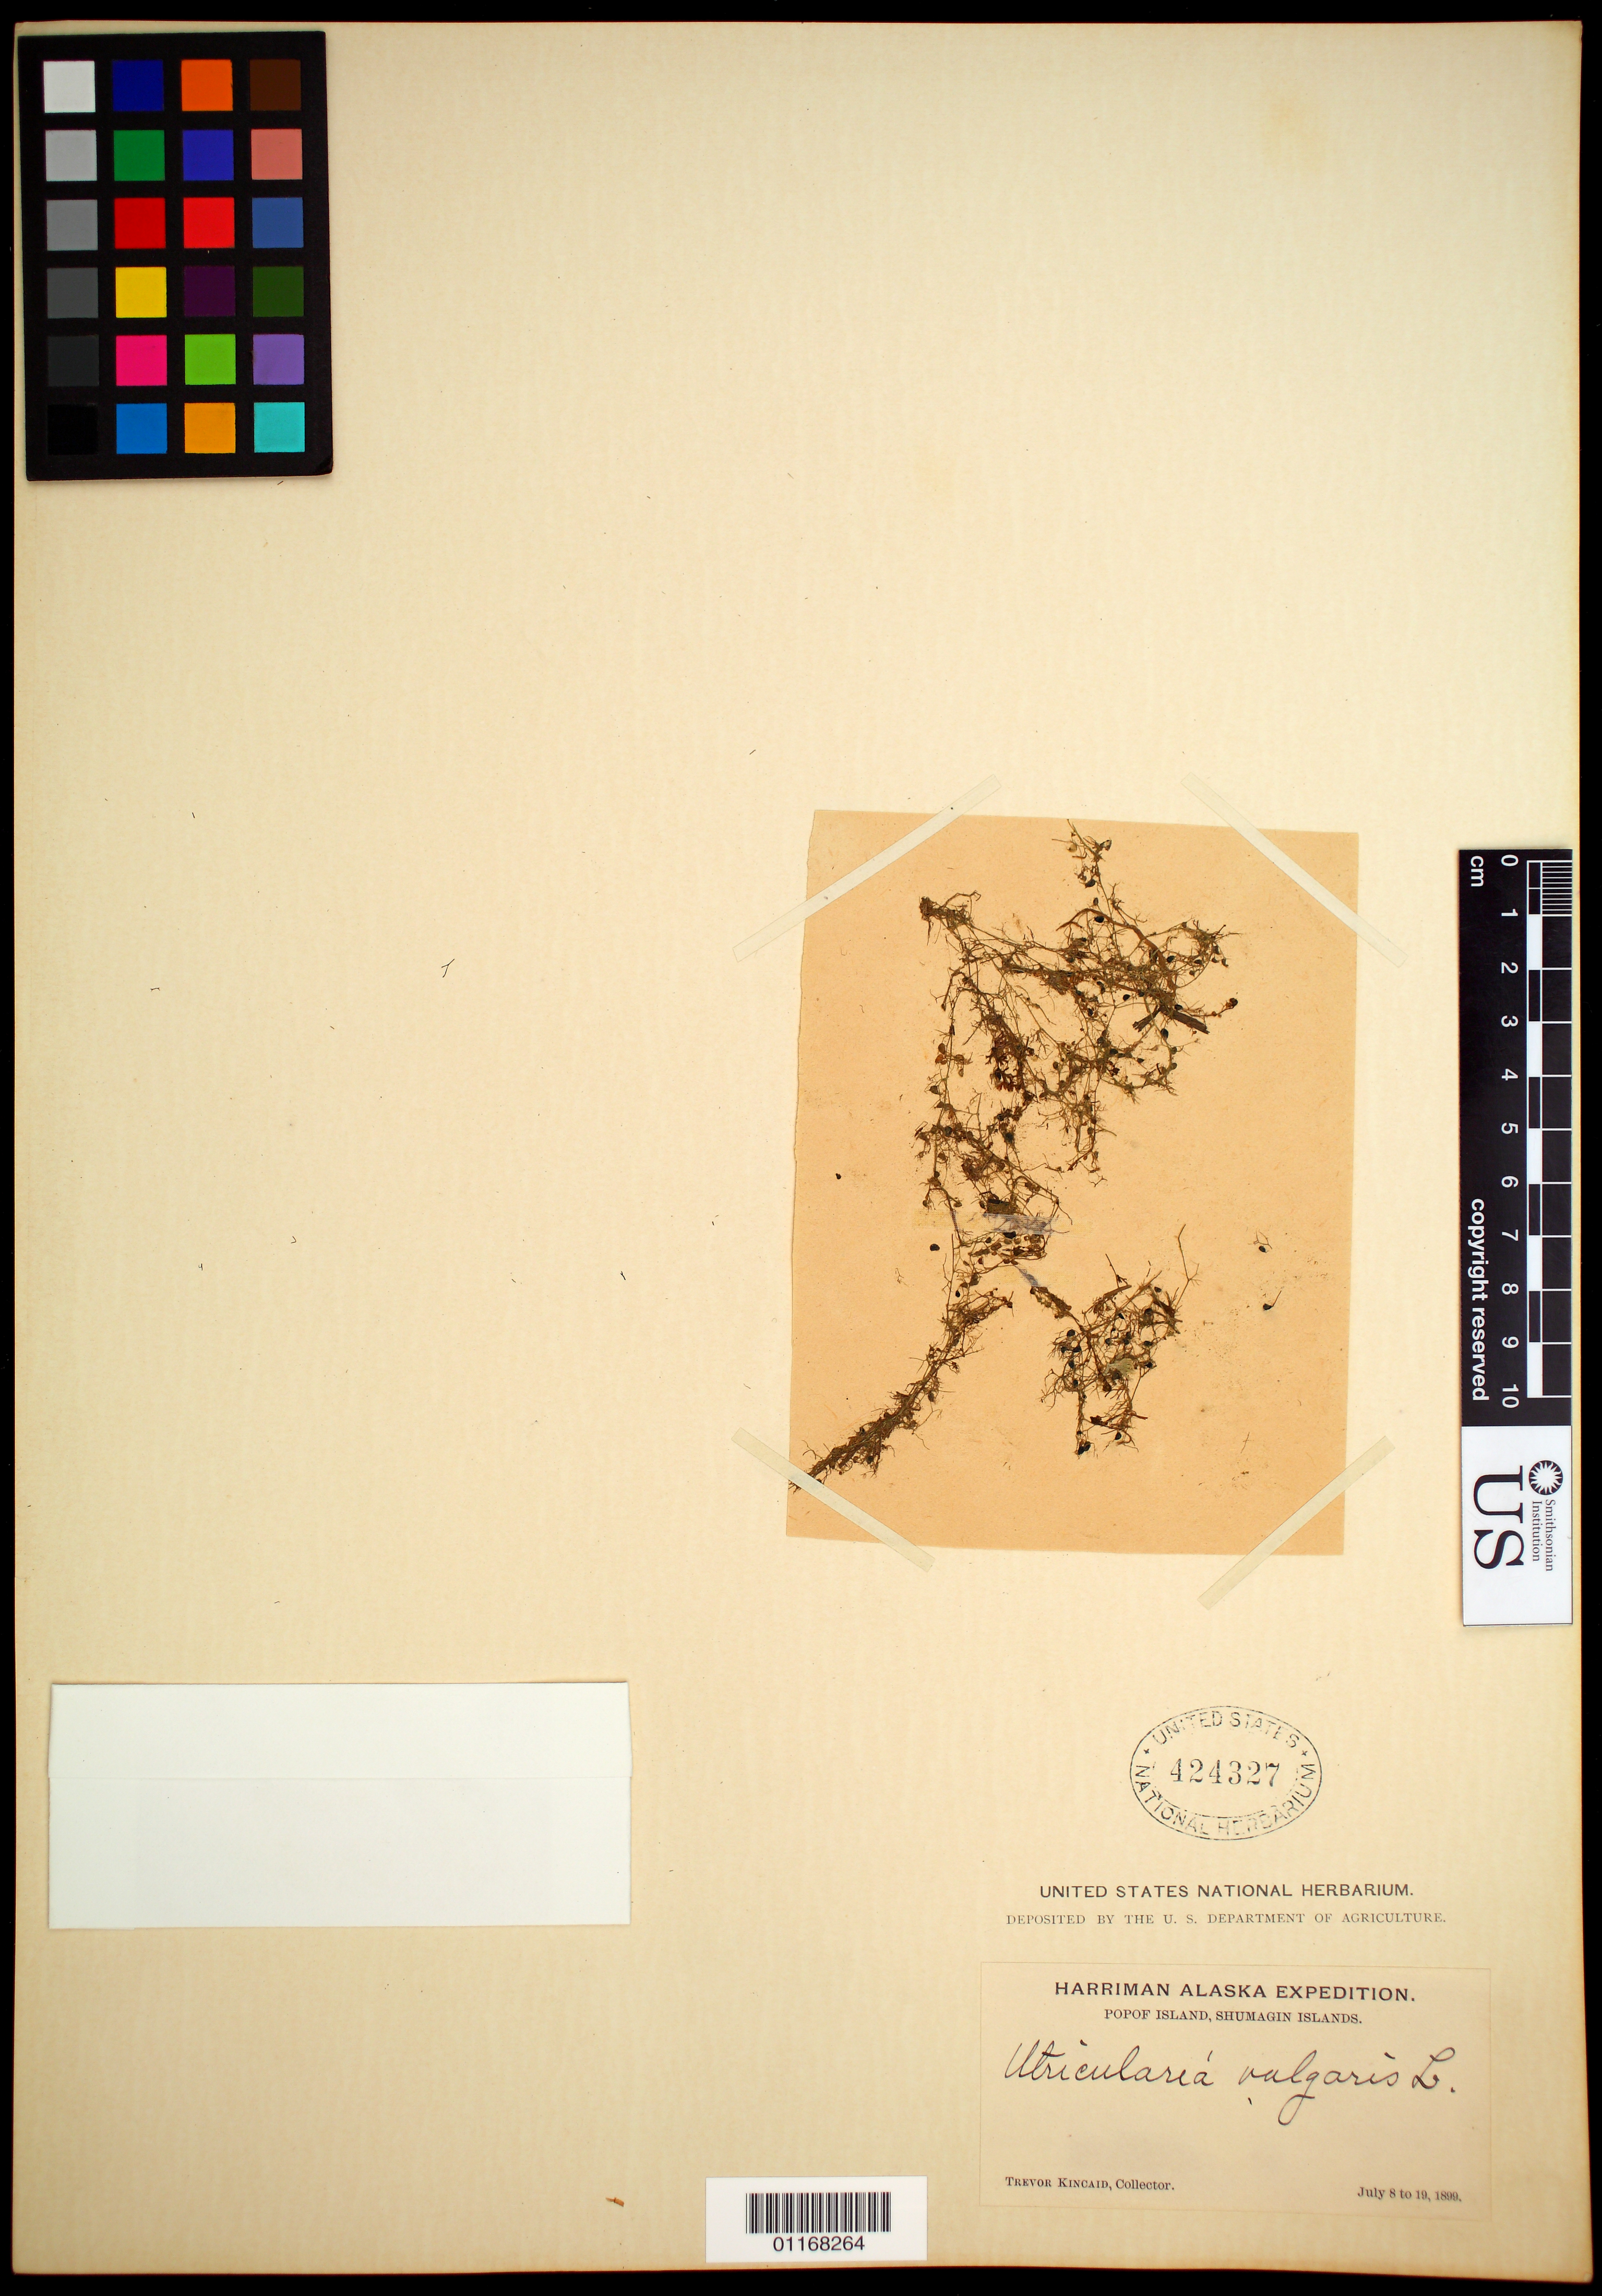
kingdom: Plantae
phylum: Tracheophyta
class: Magnoliopsida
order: Lamiales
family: Lentibulariaceae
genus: Utricularia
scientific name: Utricularia vulgaris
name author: L.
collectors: T. C. Kincaid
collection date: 1899-07-08/1899-07-19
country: United States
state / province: Alaska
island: Popof Island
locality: Popof Island, Shumagin Islands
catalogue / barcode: US 424327